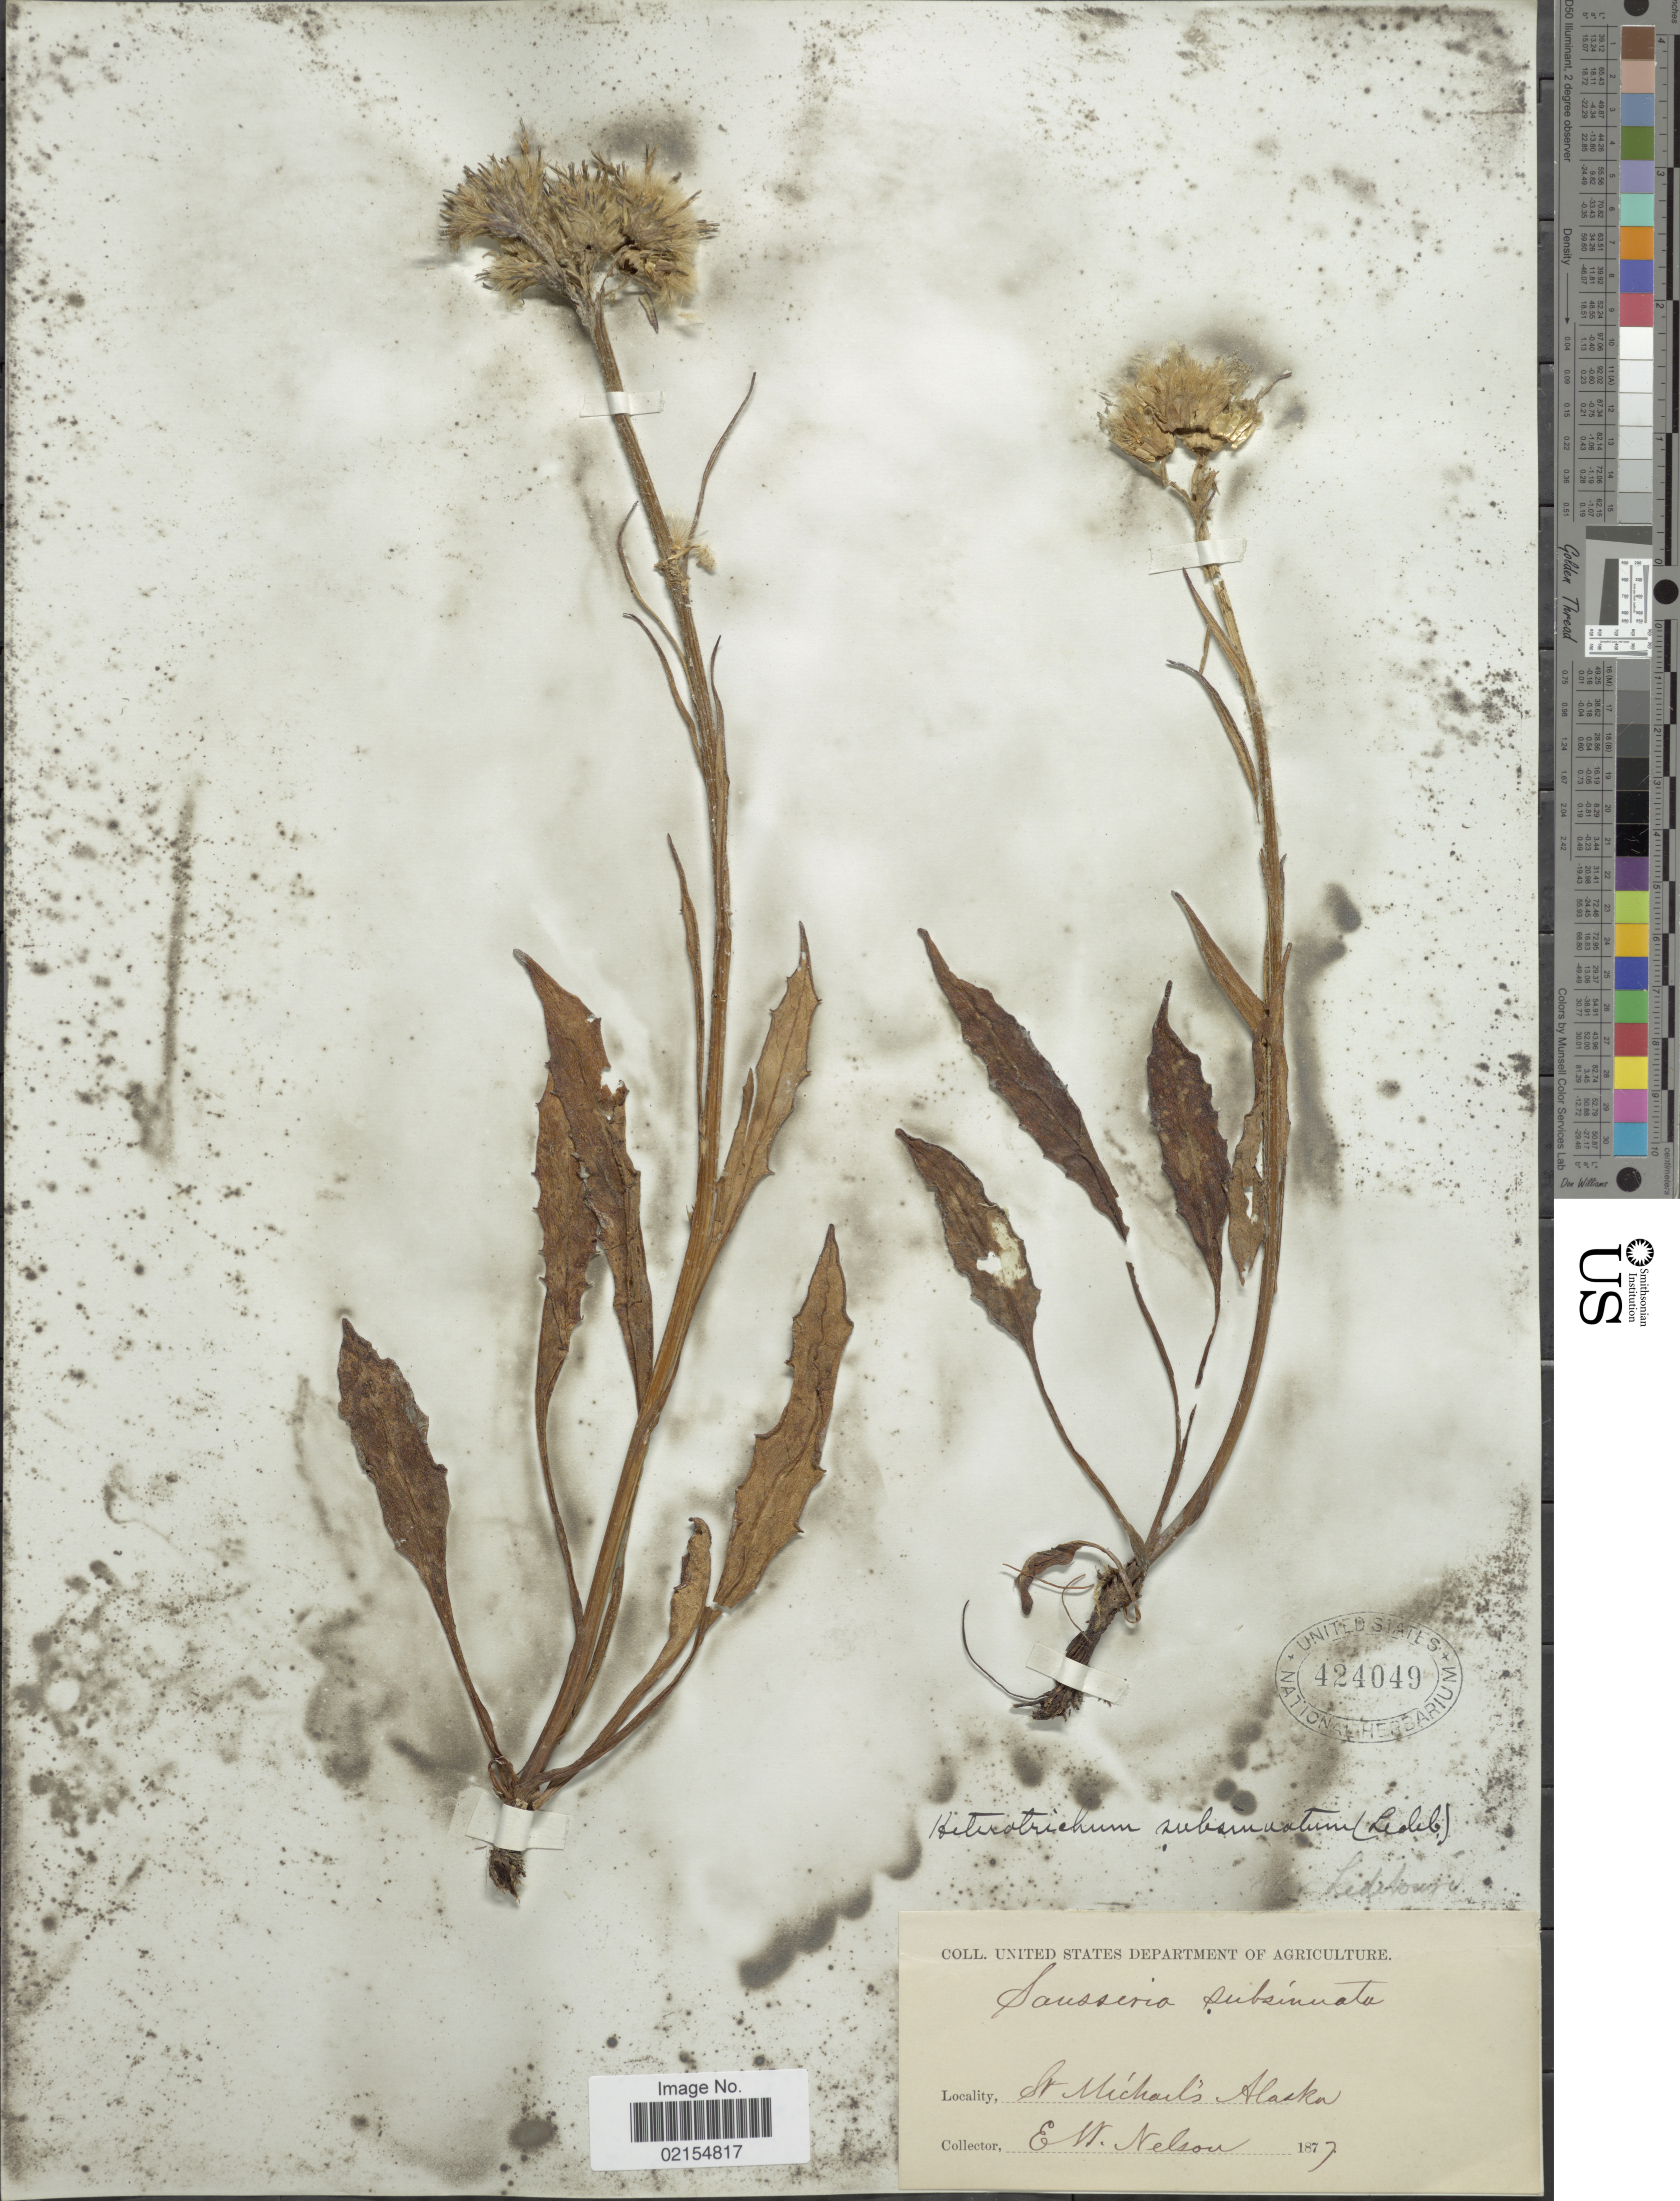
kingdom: Plantae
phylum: Tracheophyta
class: Magnoliopsida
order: Asterales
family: Asteraceae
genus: Saussurea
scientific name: Saussurea nuda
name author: Ledeb.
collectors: E. W. Nelson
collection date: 1877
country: United States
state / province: Alaska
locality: St. Michaels, Alaska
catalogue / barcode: US 424049